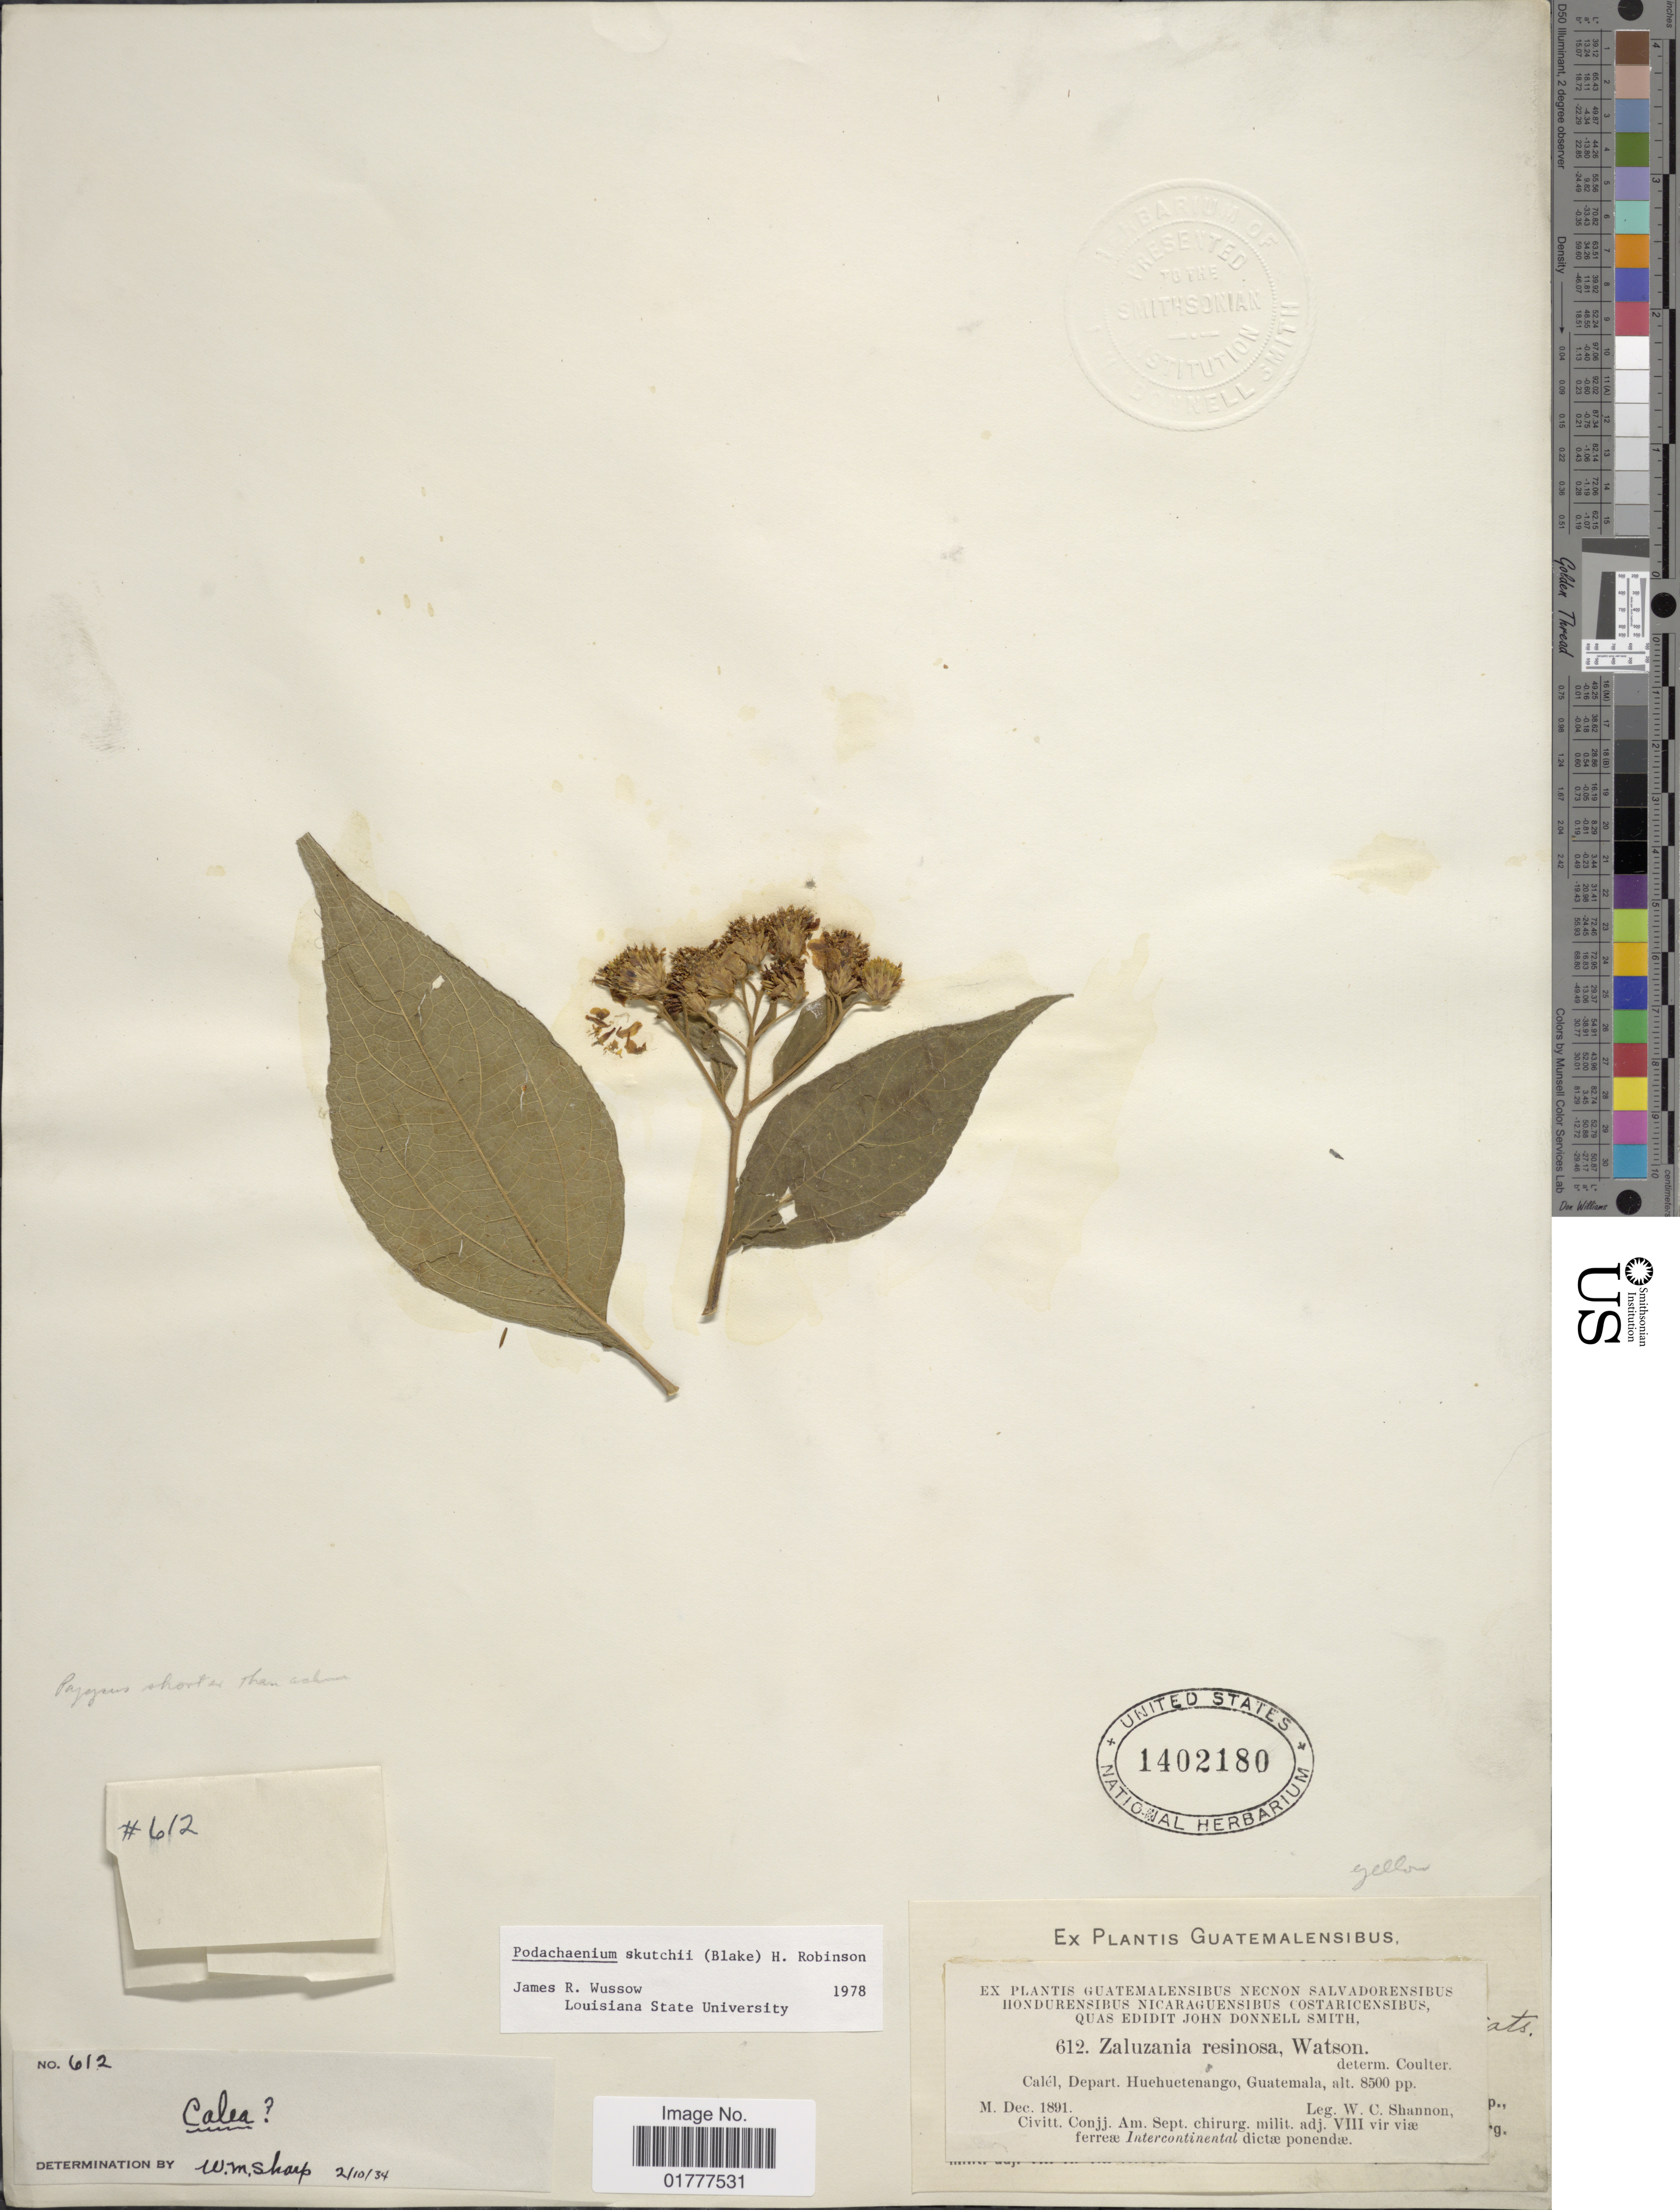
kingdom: Plantae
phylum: Tracheophyta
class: Magnoliopsida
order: Asterales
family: Asteraceae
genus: Podachaenium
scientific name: Podachaenium skutchii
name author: (S.F. Blake) H. Rob.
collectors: W. C. Shannon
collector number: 612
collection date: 1891-12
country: Guatemala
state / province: Huehuetenango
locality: Calel. Depart. Huehuetenang, Guatemala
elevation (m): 2591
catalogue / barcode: US 1402180